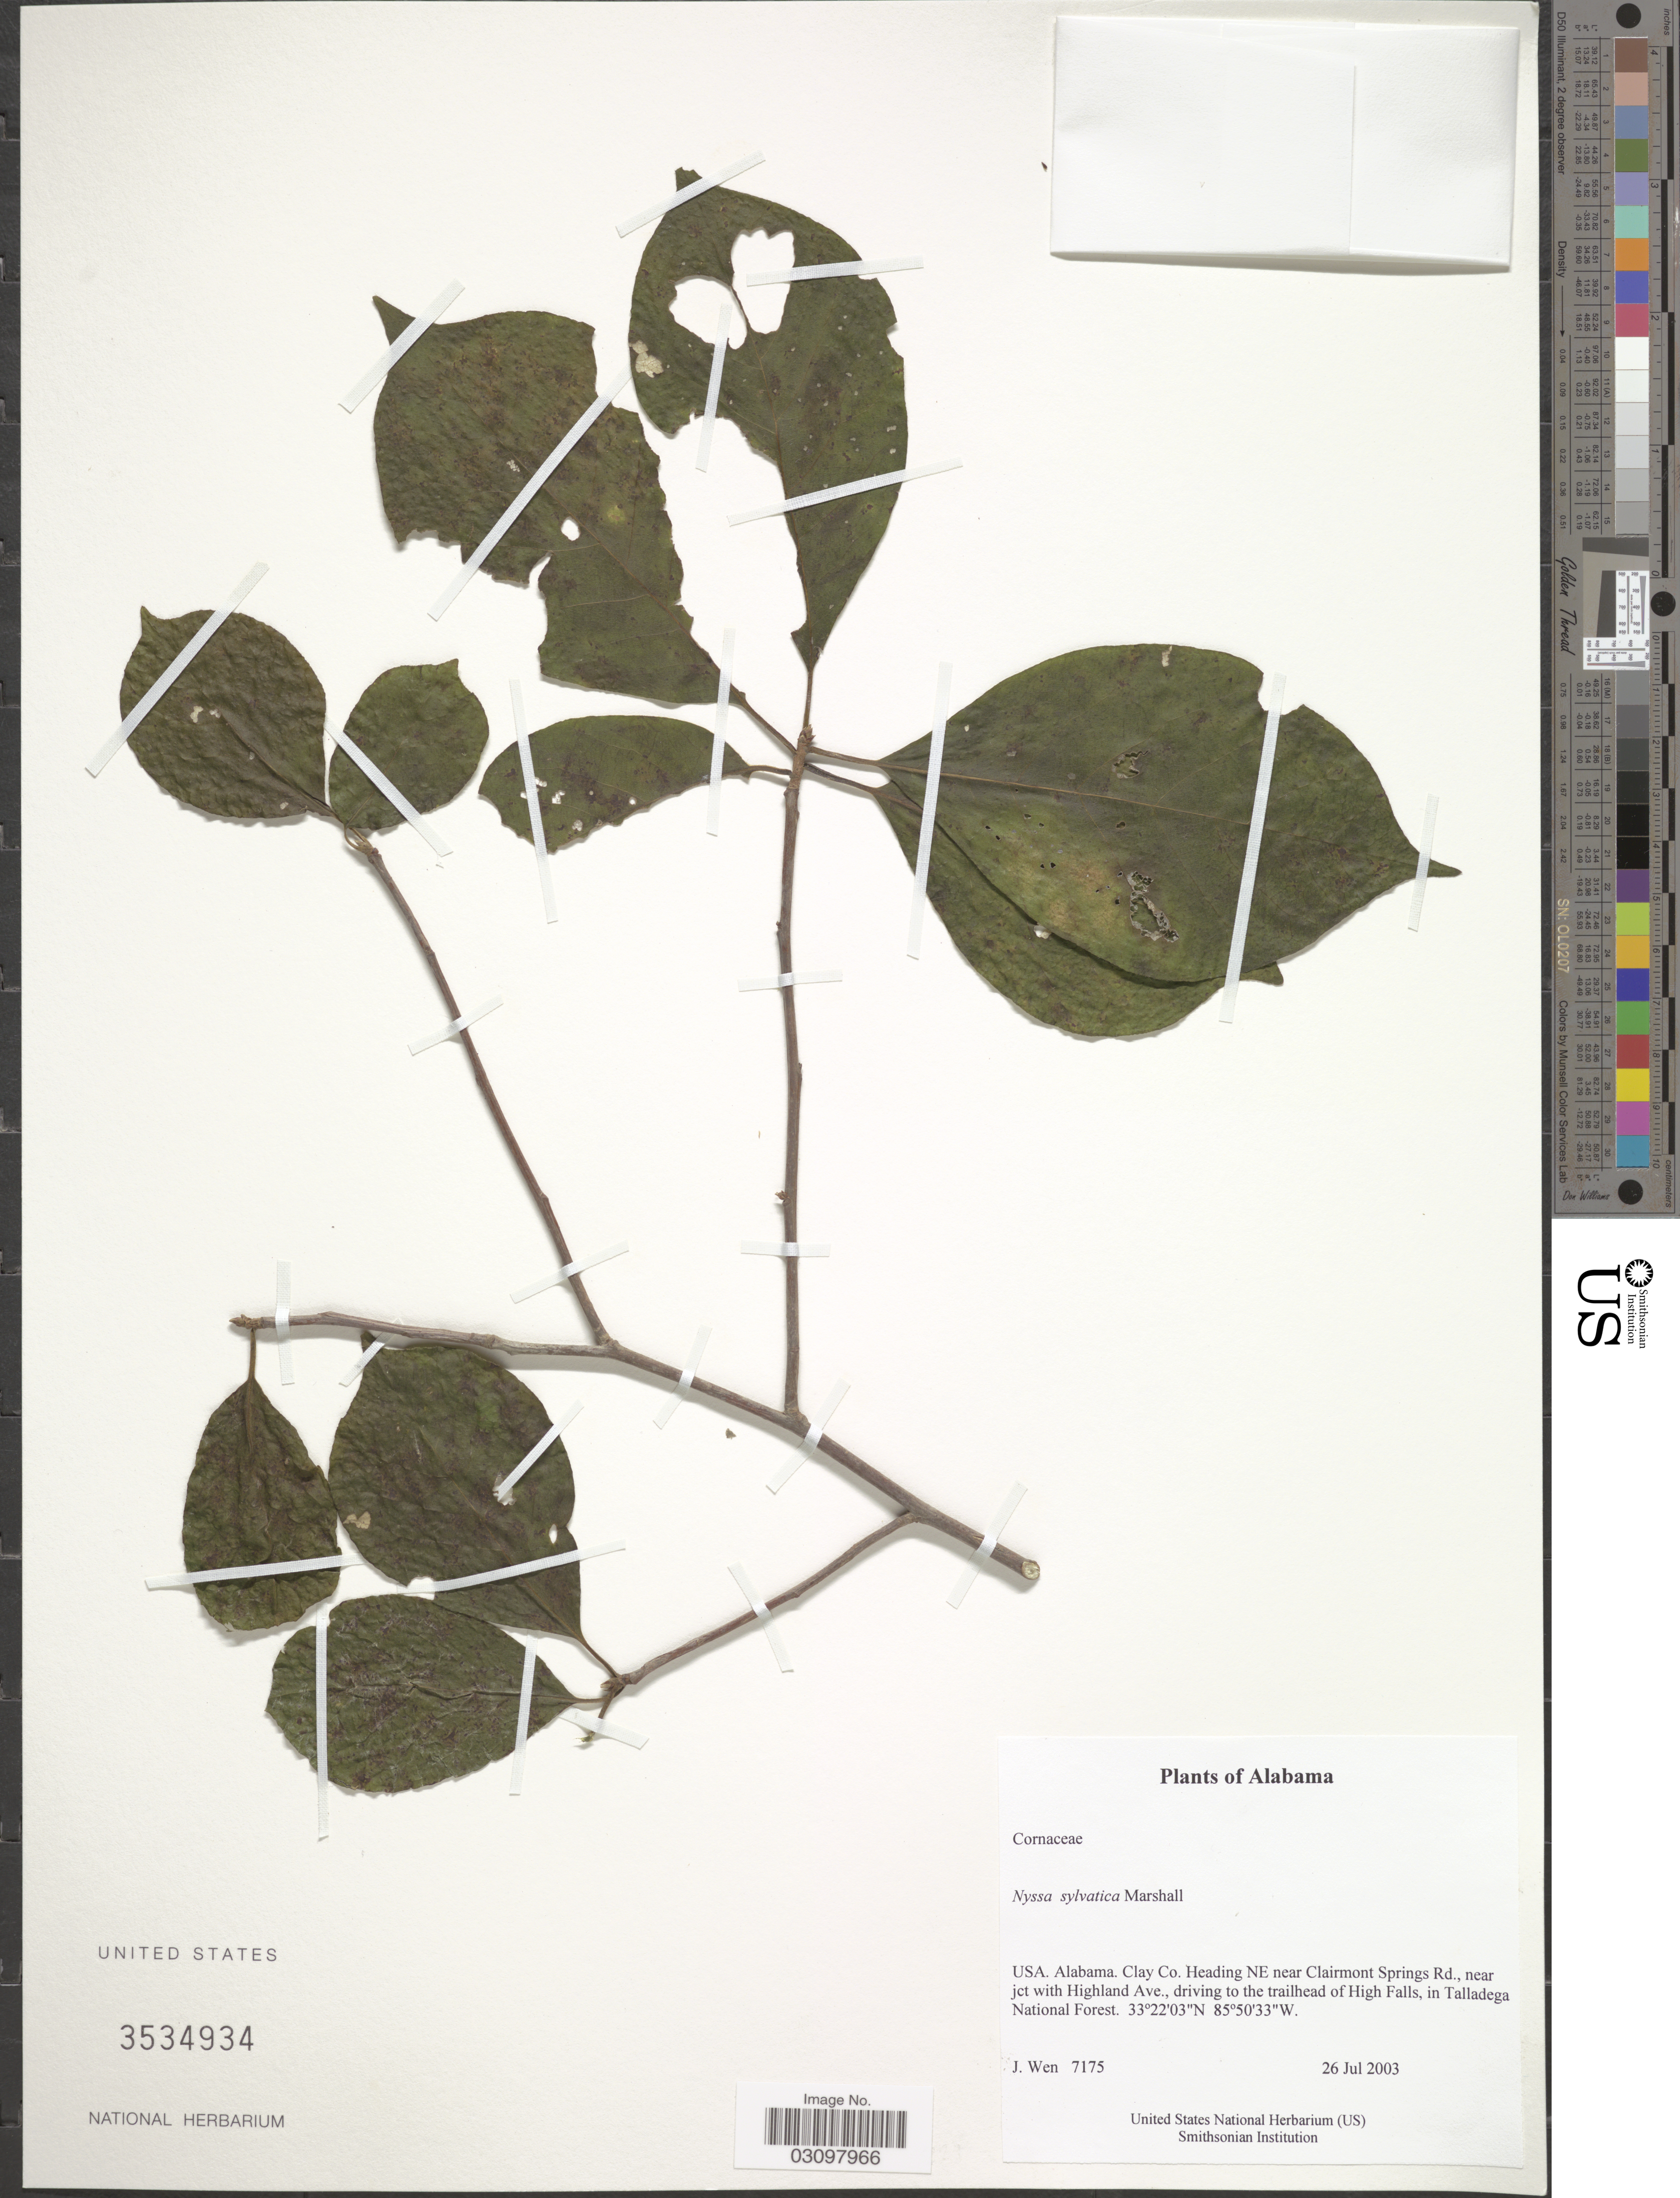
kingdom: Plantae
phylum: Tracheophyta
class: Magnoliopsida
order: Cornales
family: Nyssaceae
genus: Nyssa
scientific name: Nyssa sylvatica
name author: Marshall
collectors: J. Wen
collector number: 7175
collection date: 2003-07-26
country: United States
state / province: Alabama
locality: USA. Clay Co. Heading NE near Clairmont Springs Rd., near jct with Highland Ave., driving to the trailhead of High Falls, in Talladega National Forest.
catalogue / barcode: US 3534934